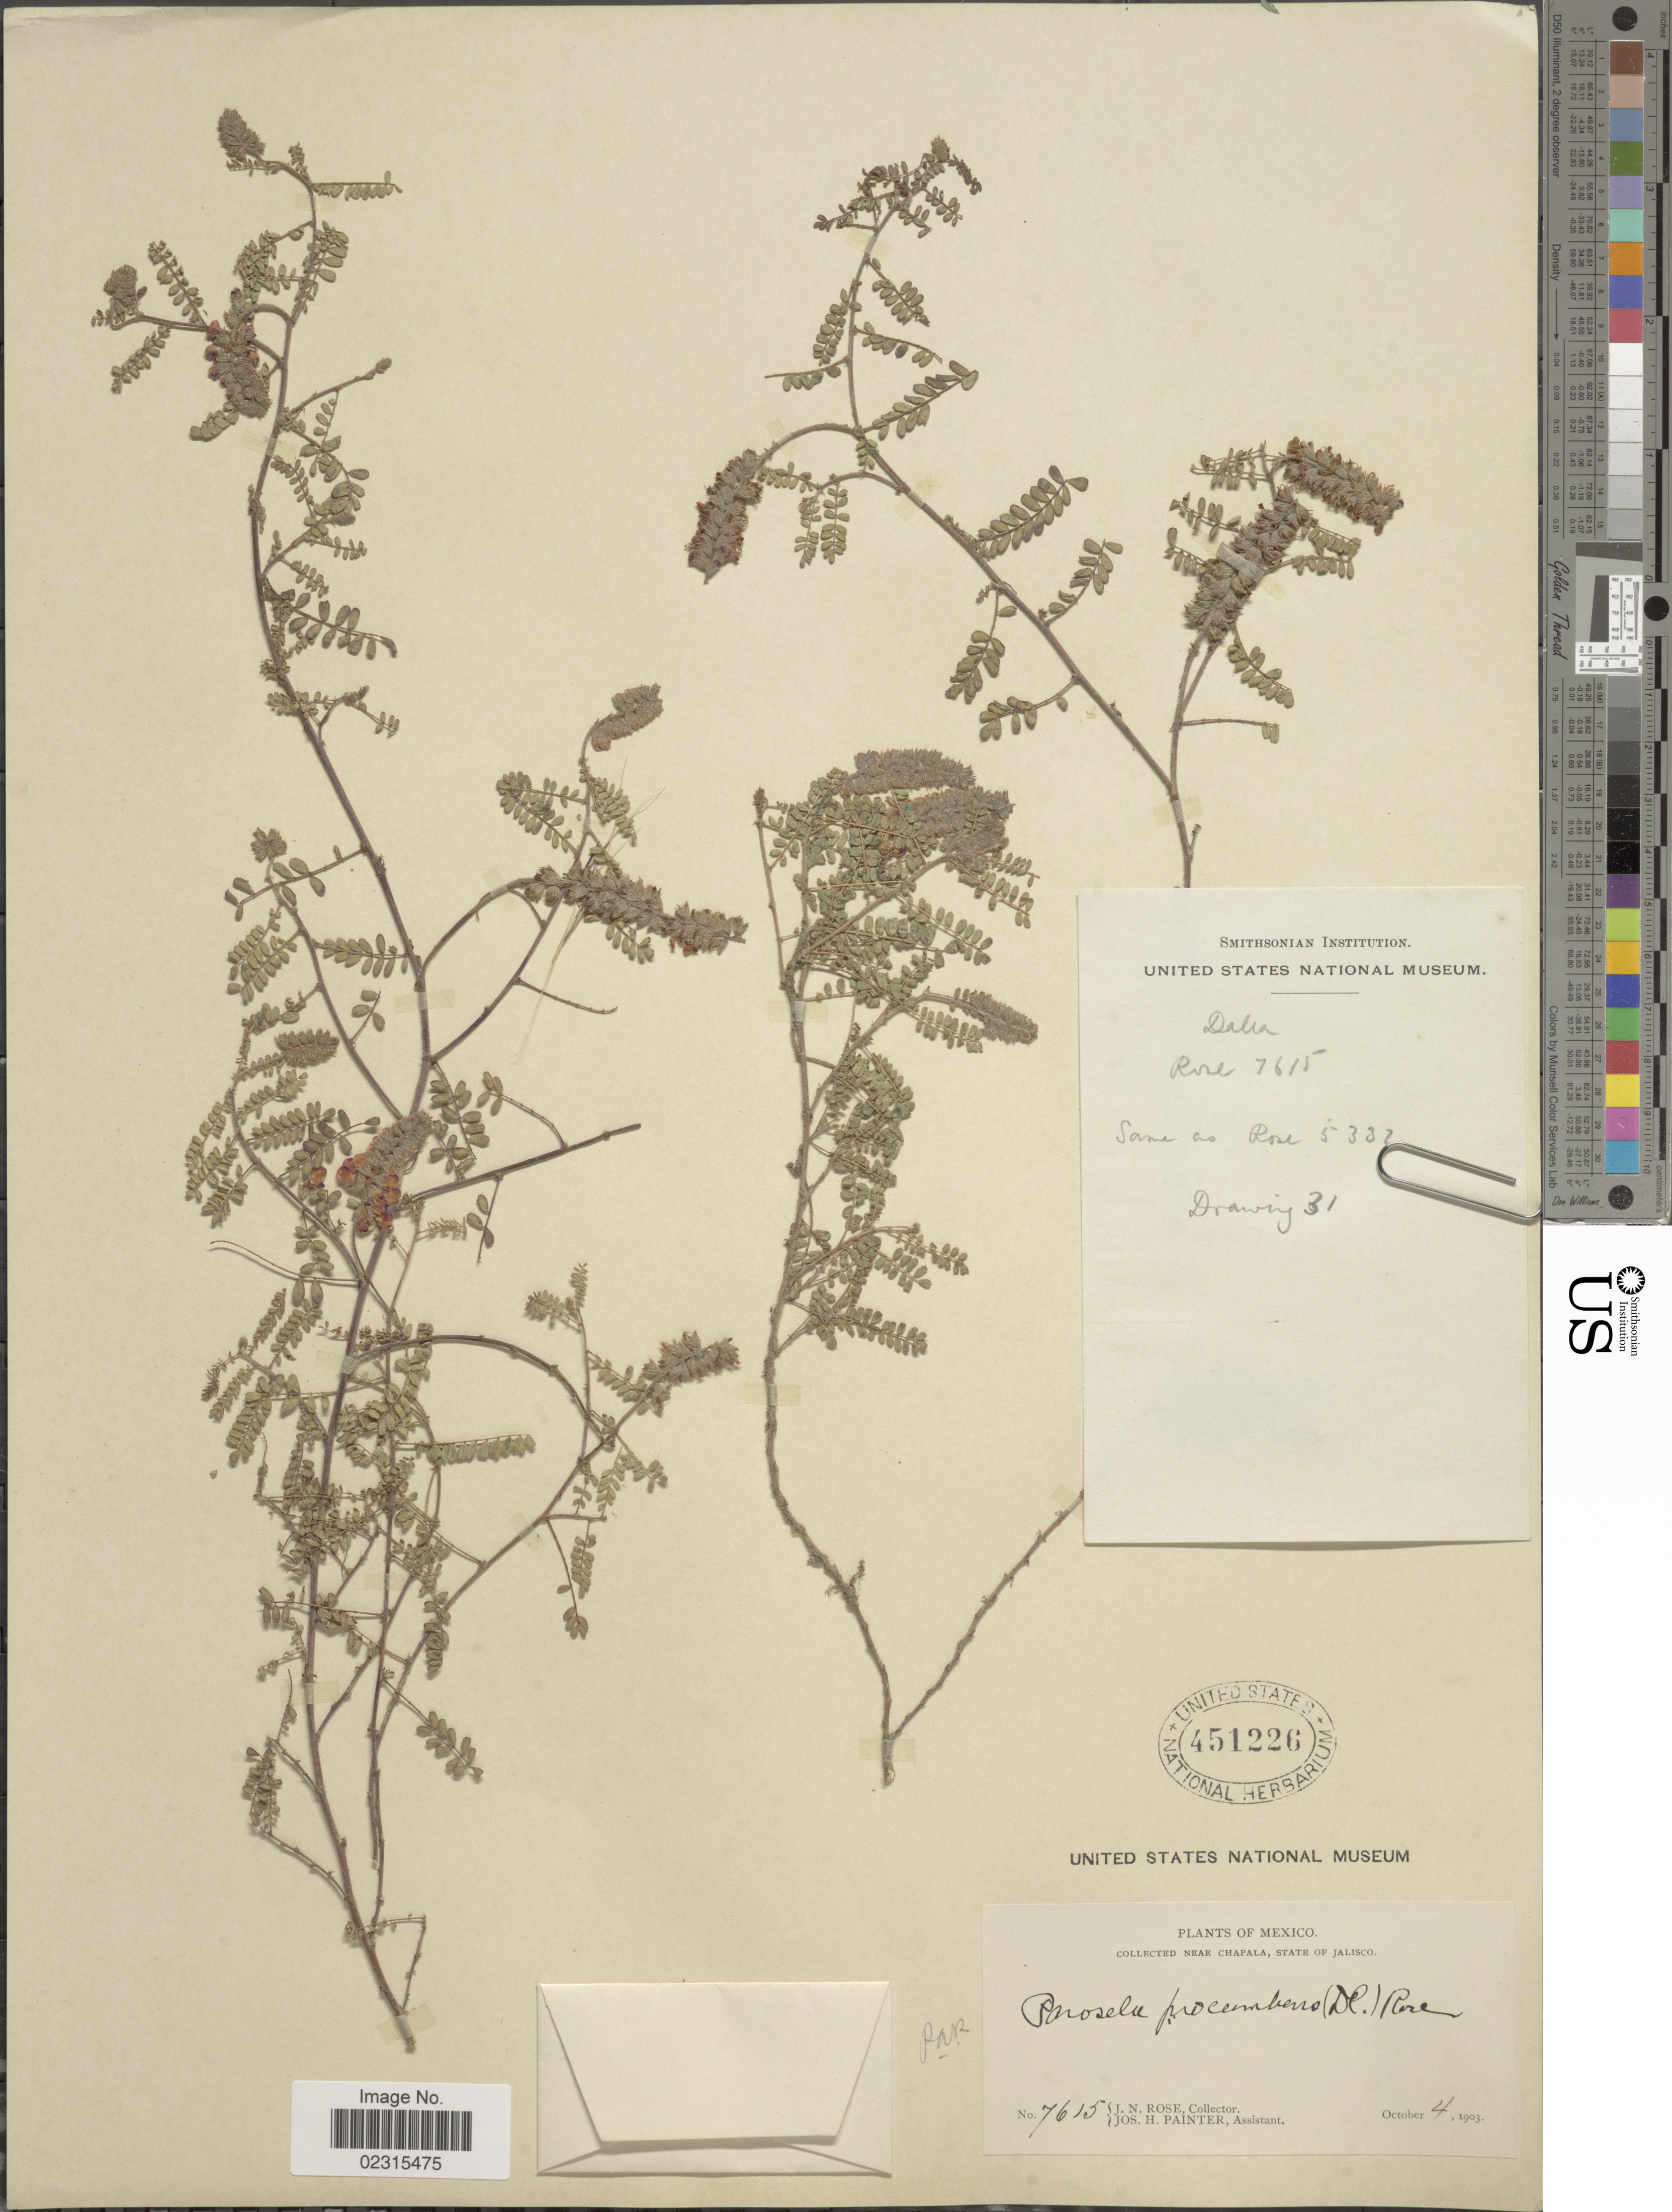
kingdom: Plantae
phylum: Tracheophyta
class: Magnoliopsida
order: Fabales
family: Fabaceae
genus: Marina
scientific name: Marina procumbens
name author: (DC.) Barneby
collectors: J. N. Rose & J. H. Painter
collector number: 7615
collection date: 1903-10-04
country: Mexico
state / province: Jalisco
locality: Near Chapala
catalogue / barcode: US 451226